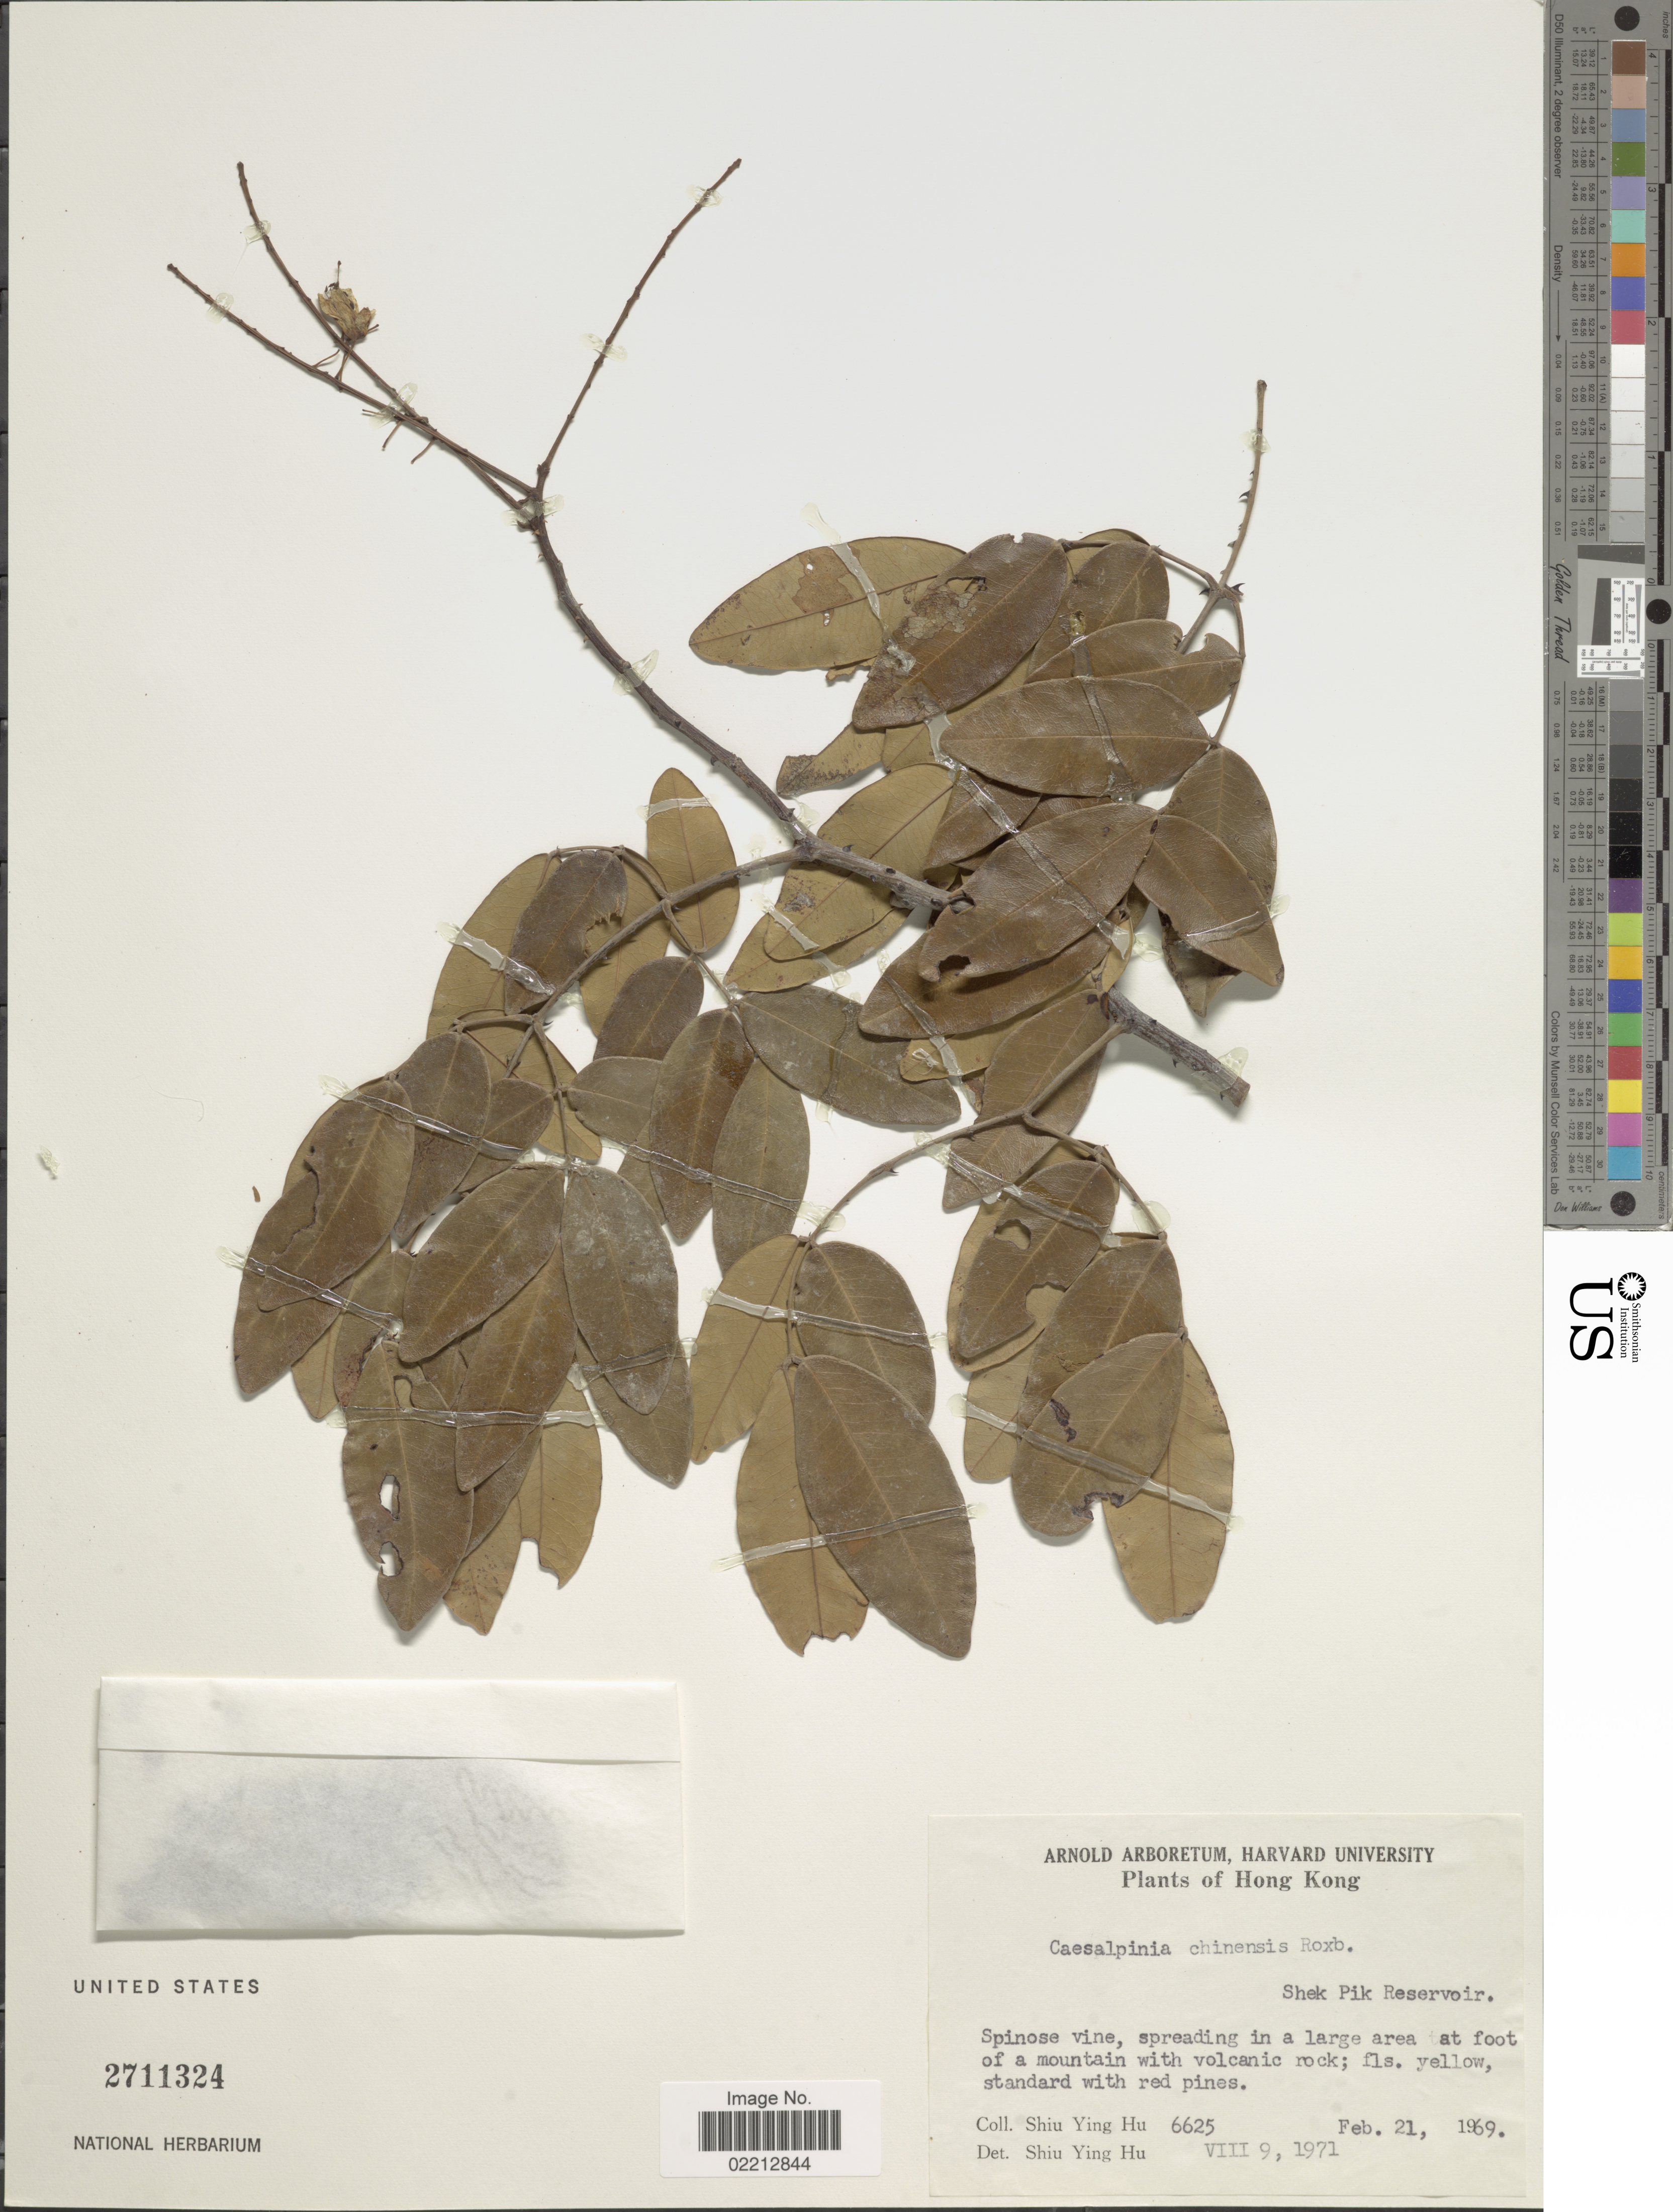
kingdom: Plantae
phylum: Tracheophyta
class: Magnoliopsida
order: Fabales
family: Fabaceae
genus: Ticanto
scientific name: Ticanto sinensis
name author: (Hemsl.) R. Clark & Gagnon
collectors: S. Y. Hu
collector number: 6625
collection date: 1969-02-21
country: China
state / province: Hong Kong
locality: Shek Pik Reservoir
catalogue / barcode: US 2711324